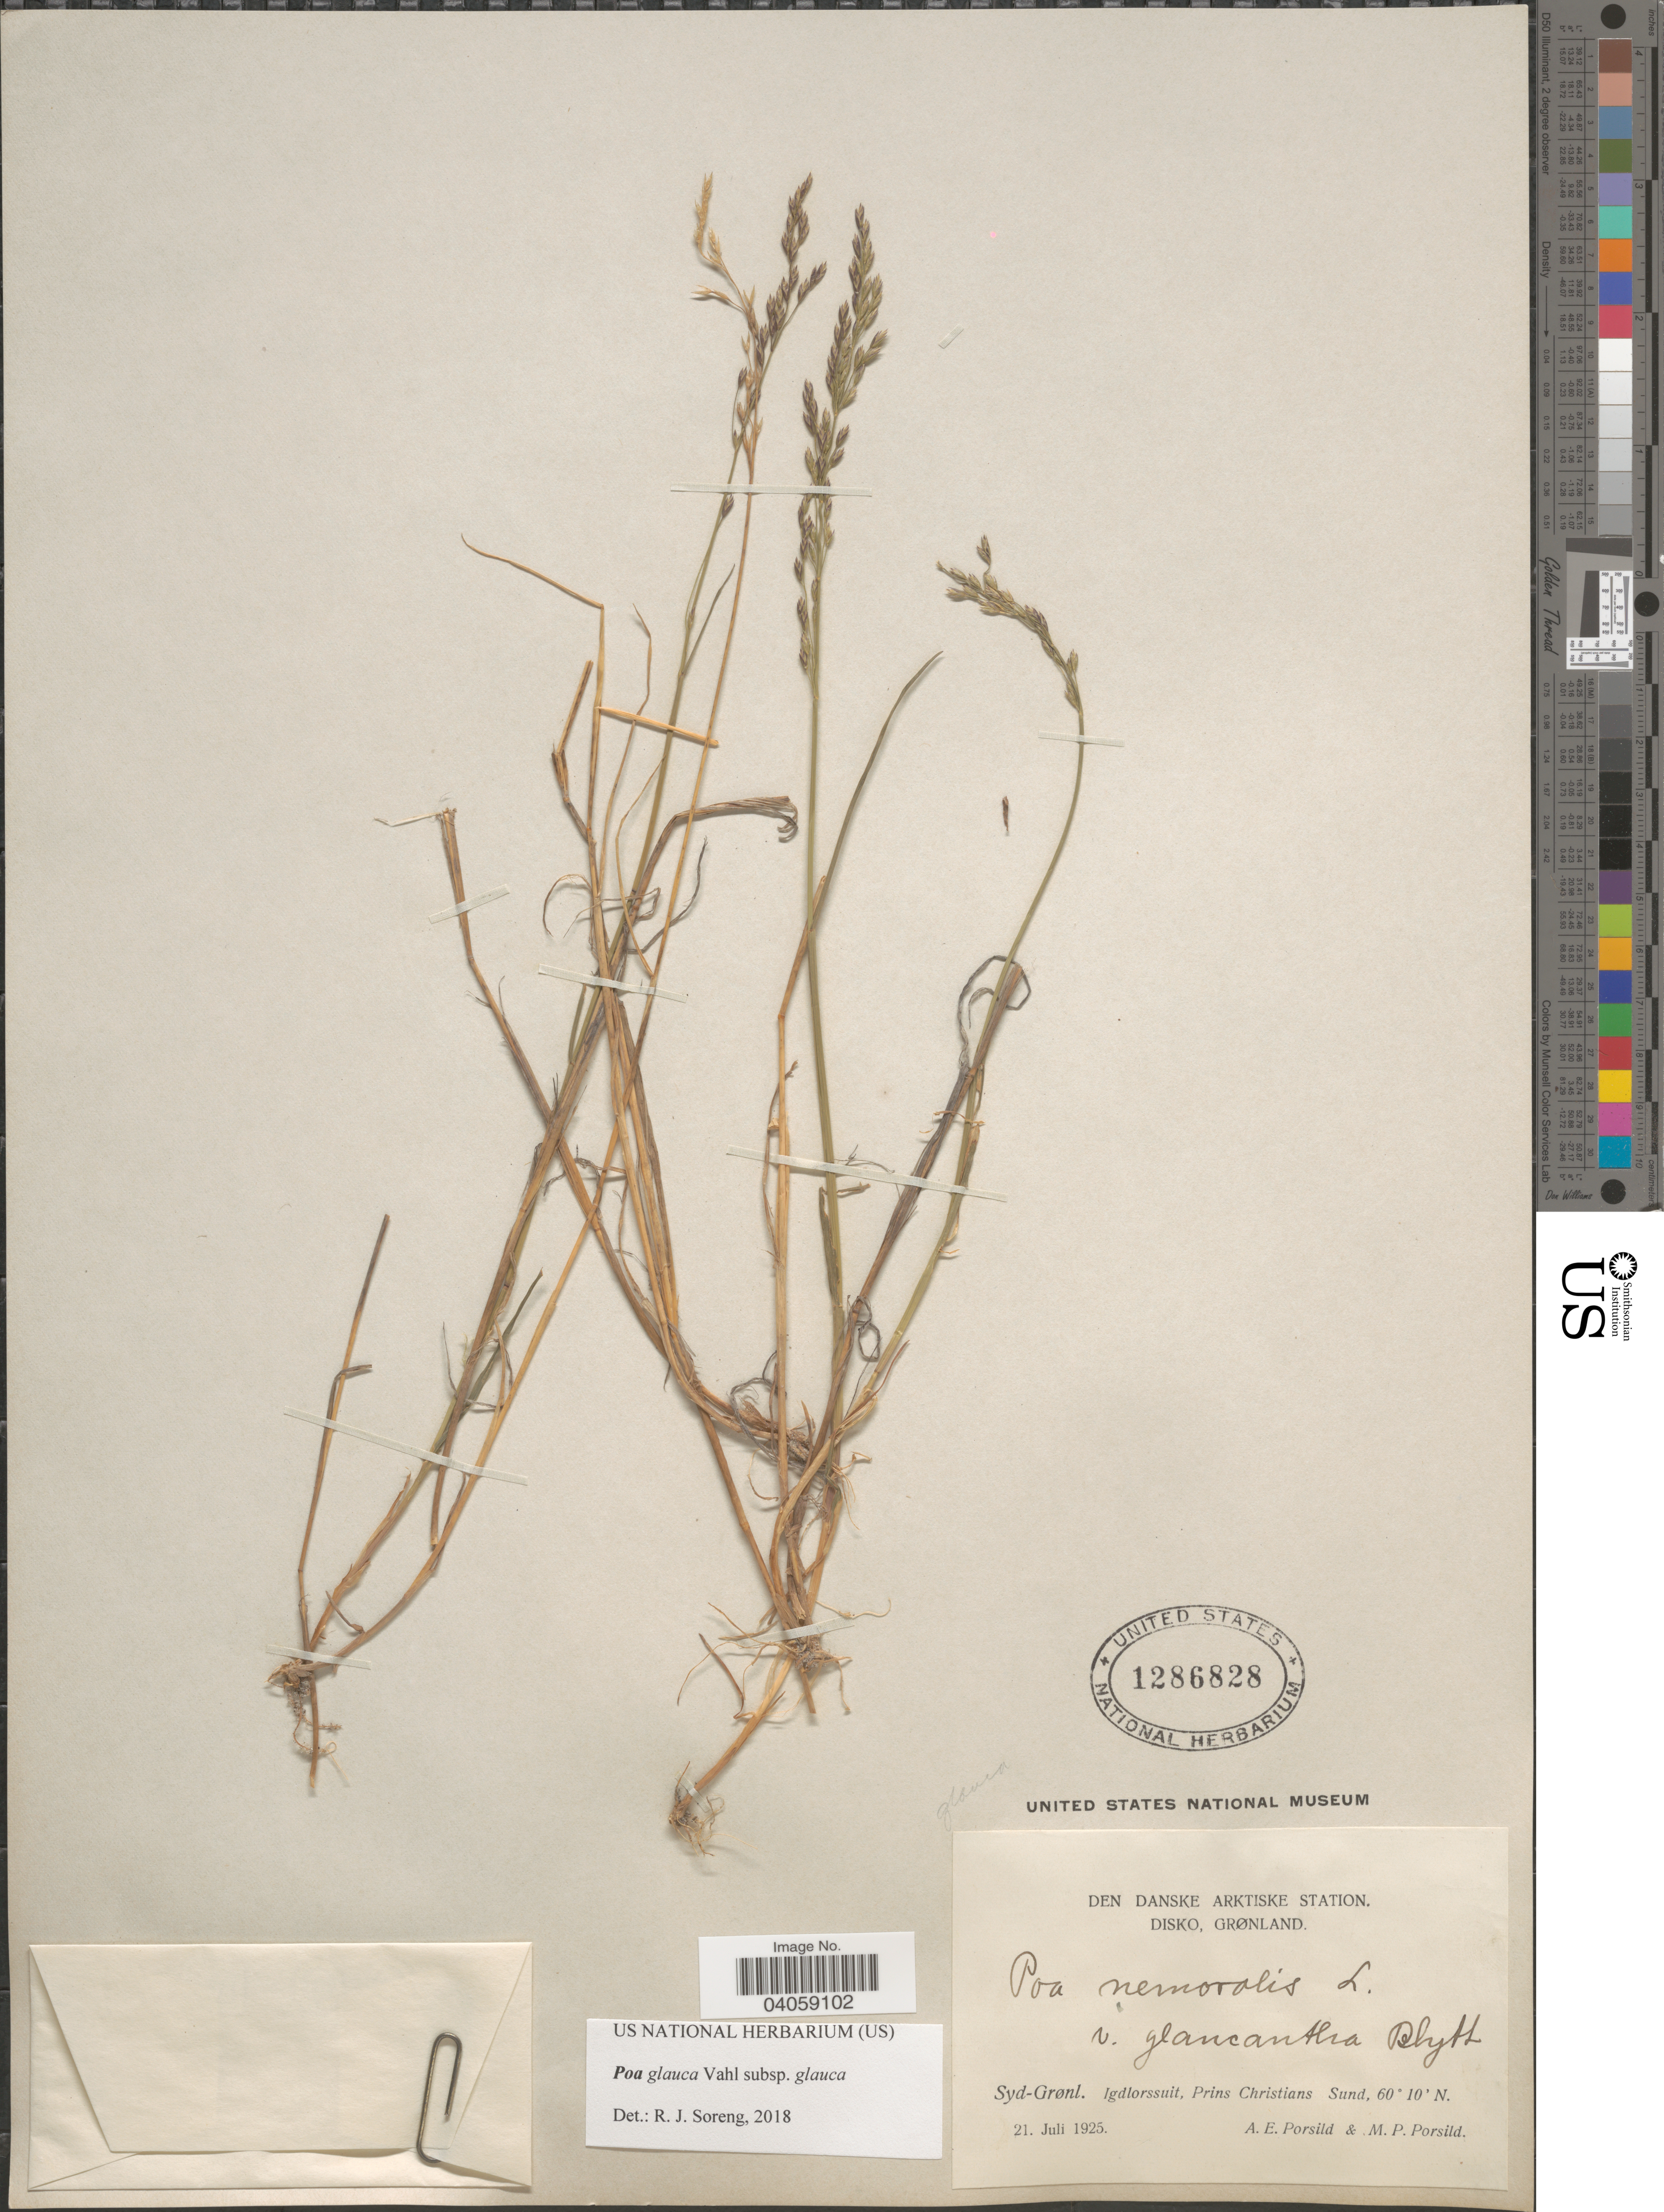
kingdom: Plantae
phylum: Tracheophyta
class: Liliopsida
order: Poales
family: Poaceae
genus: Poa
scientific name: Poa glauca subsp. glauca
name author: Vahl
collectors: A. E. Porsild & M. P. Porsild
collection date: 1925-07-21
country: Greenland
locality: Den Danske Arktiske Station. Disko, Grønland. Syd-Grønl. Igdlorssuit, Prins Christians Sund.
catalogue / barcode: US 1286828